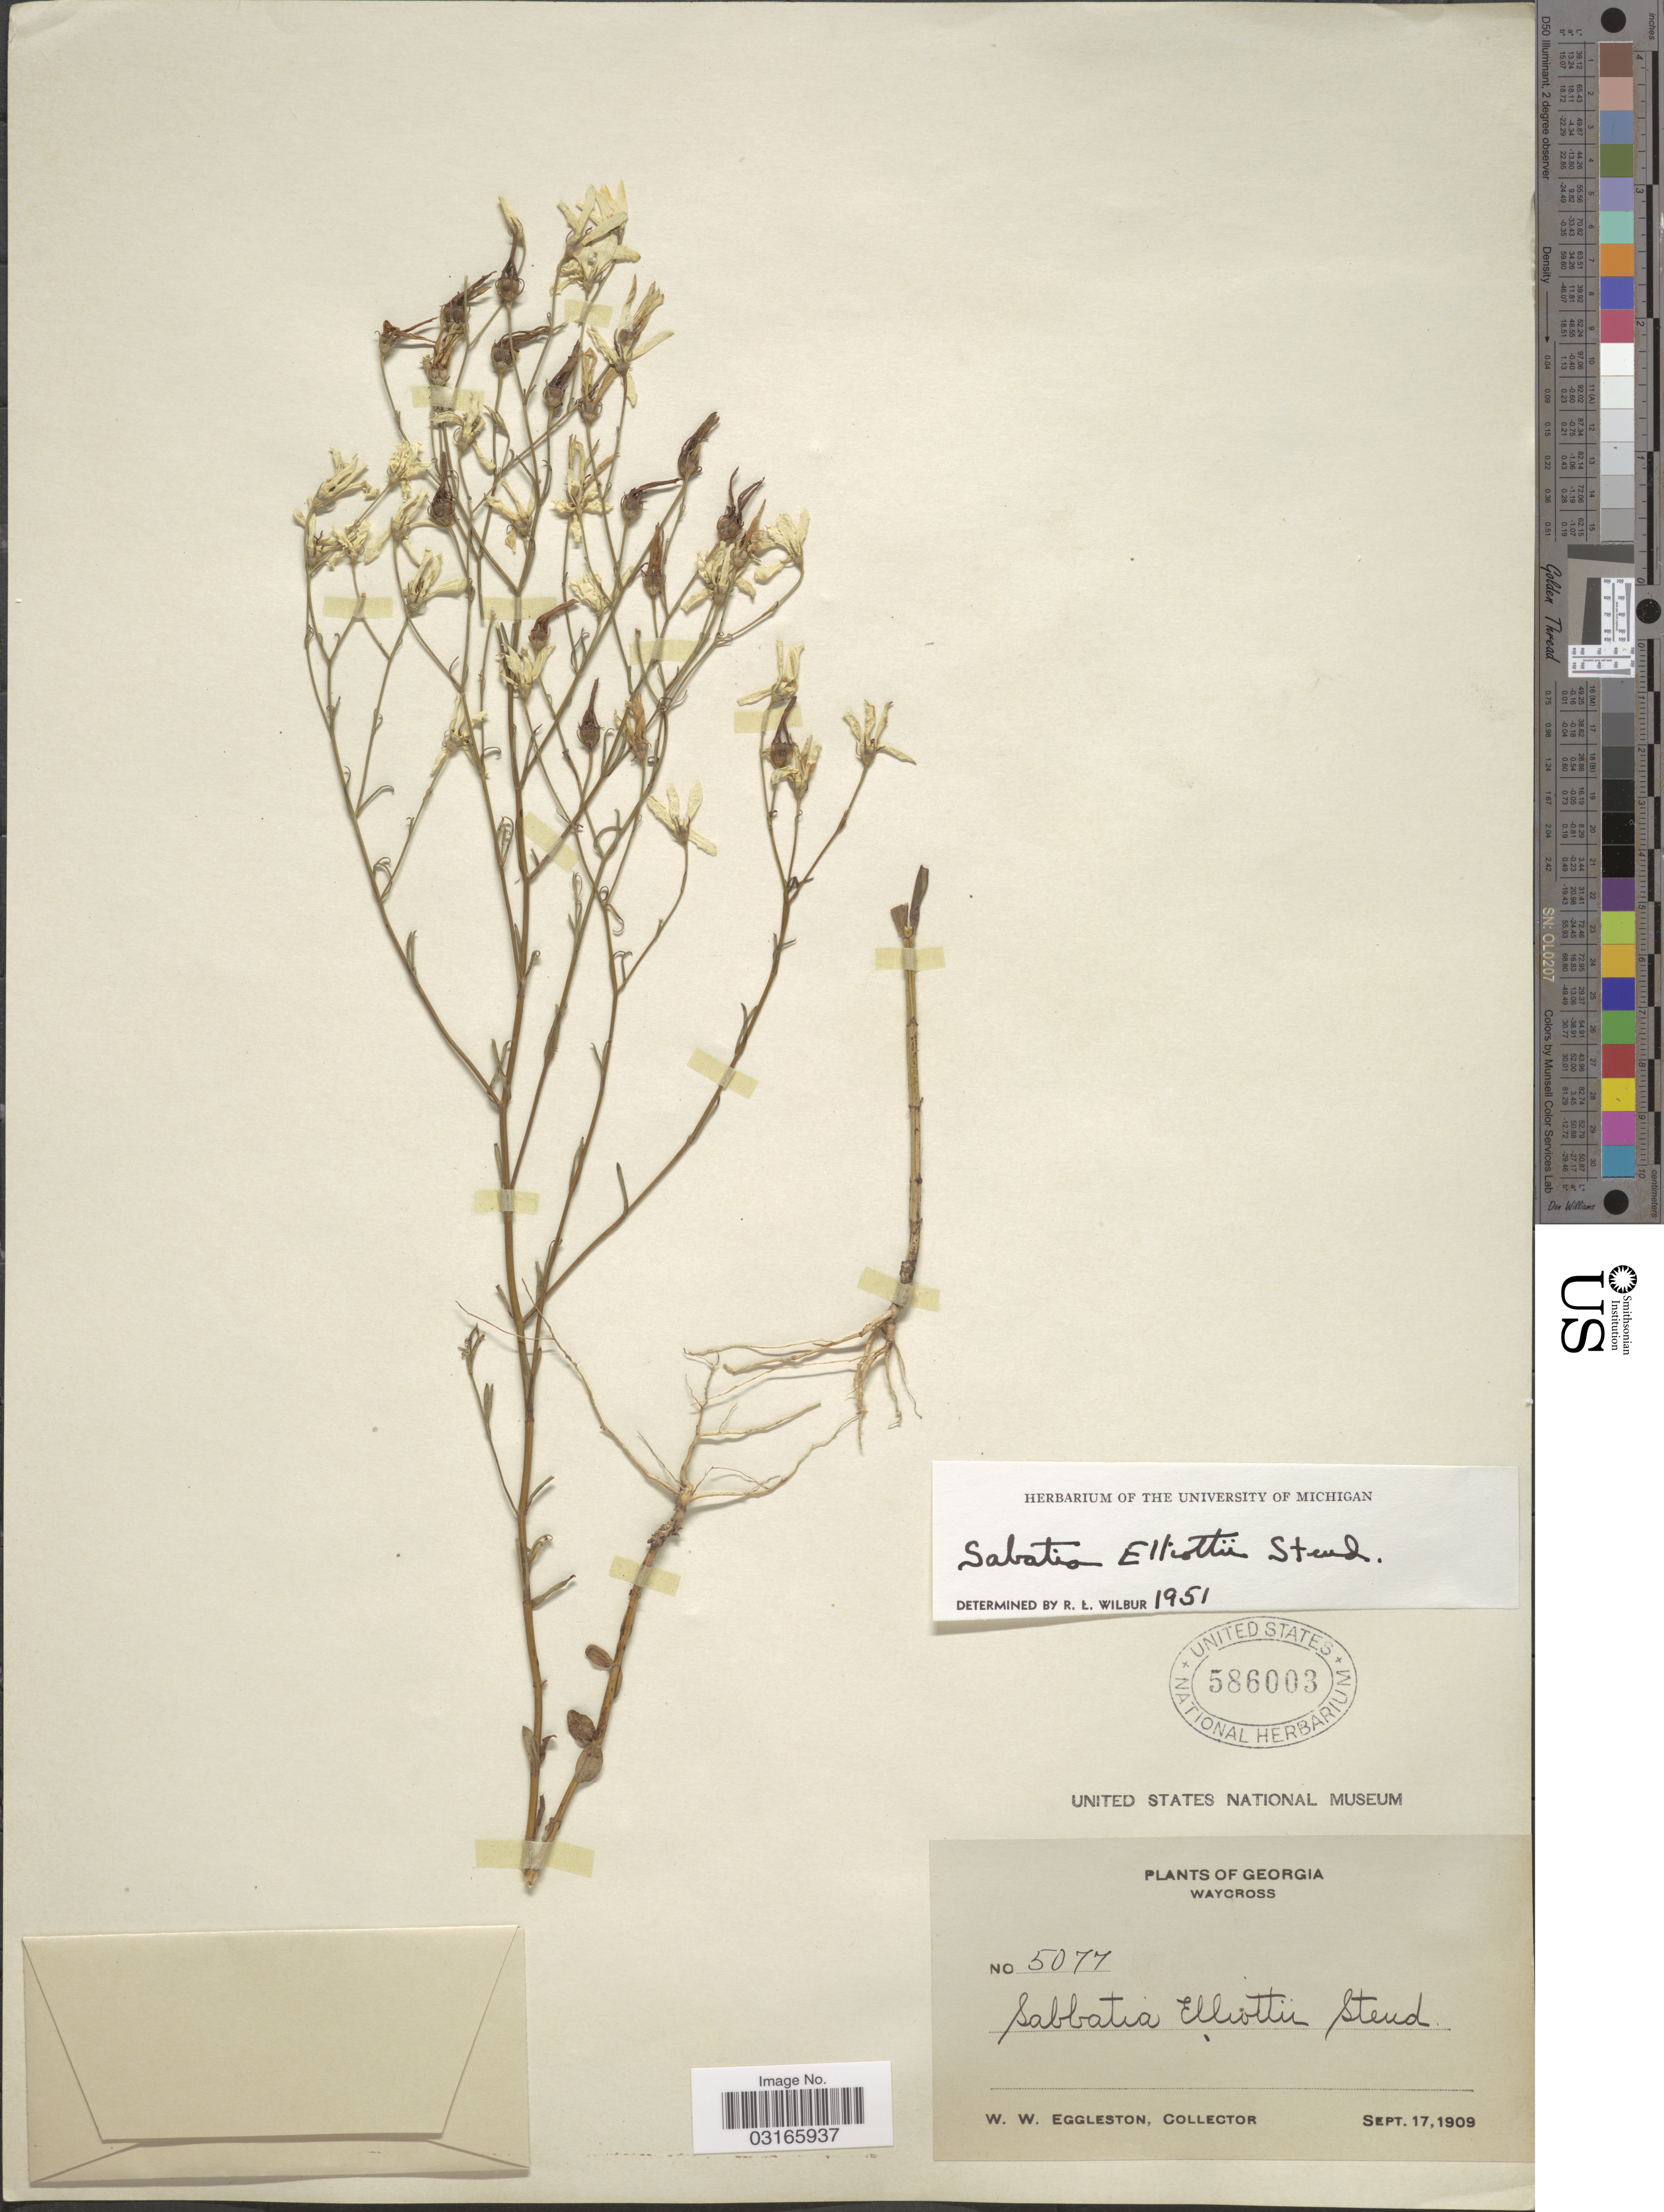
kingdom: Plantae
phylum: Tracheophyta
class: Magnoliopsida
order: Gentianales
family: Gentianaceae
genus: Sabatia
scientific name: Sabatia brevifolia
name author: Raf.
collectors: W. W. Eggleston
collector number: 5077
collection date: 1909-09-17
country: United States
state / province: Georgia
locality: Waycross.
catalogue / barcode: US 586003